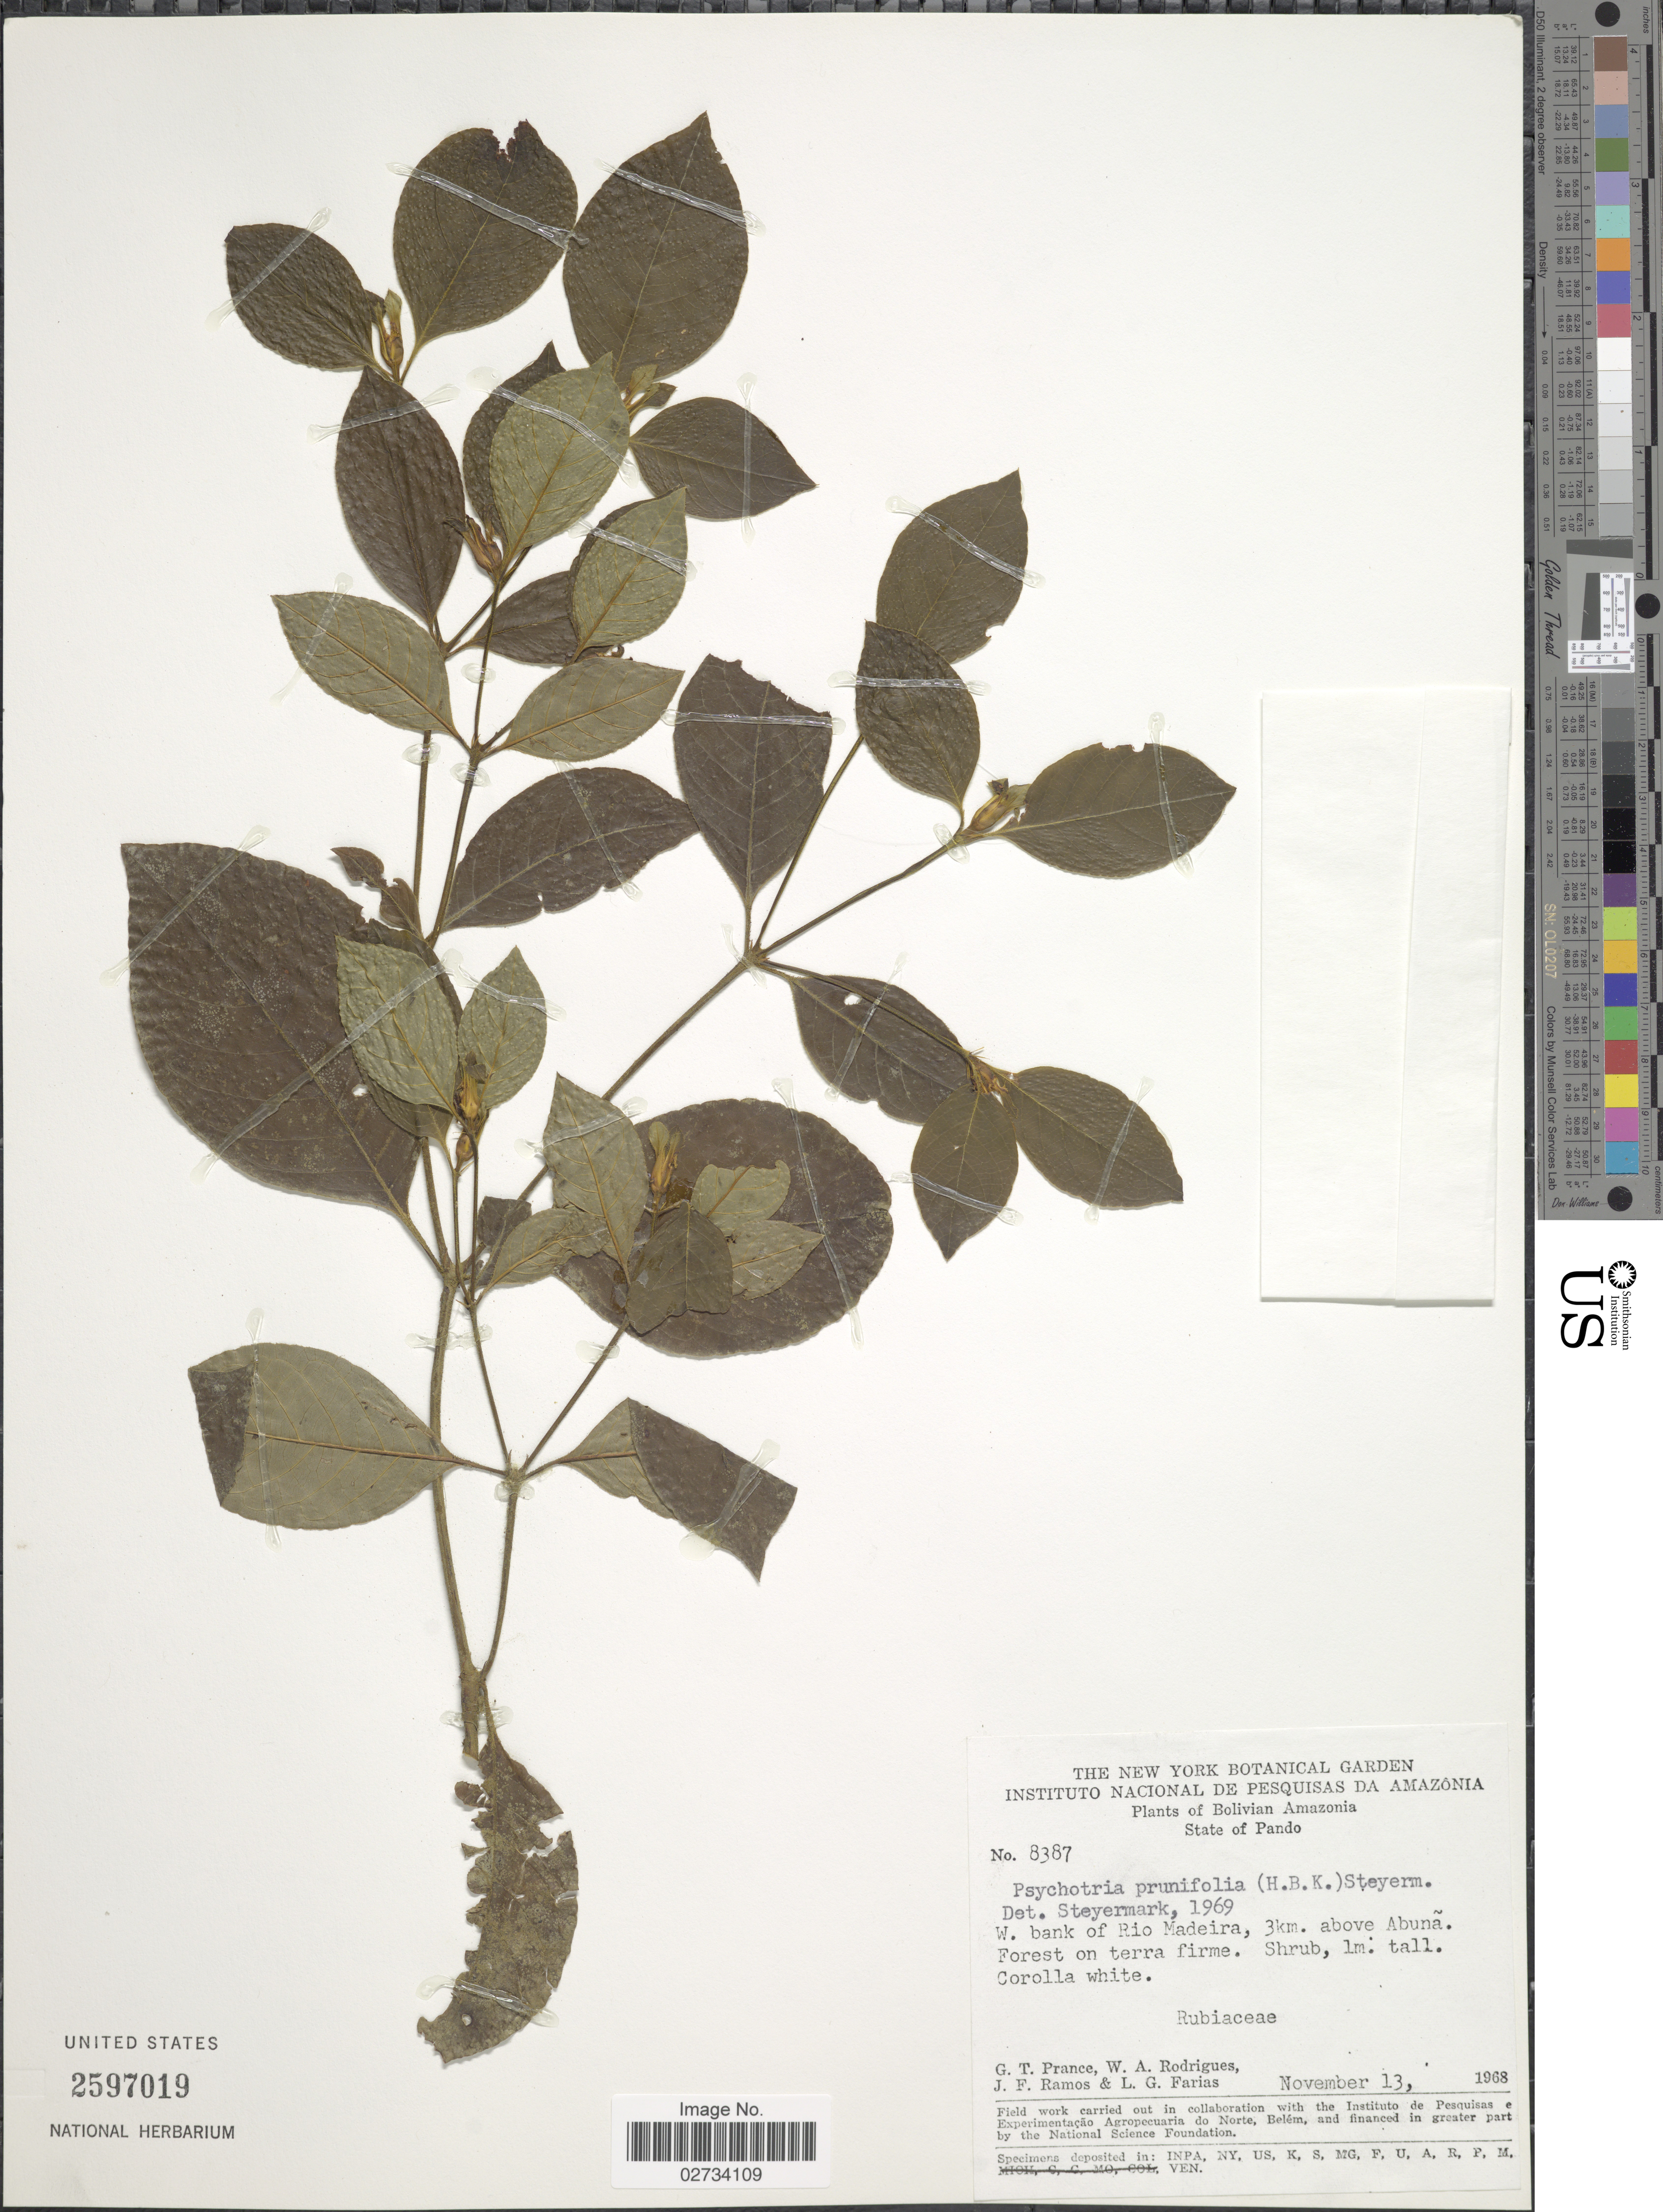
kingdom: Plantae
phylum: Tracheophyta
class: Magnoliopsida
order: Gentianales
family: Rubiaceae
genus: Psychotria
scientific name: Psychotria prunifolia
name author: (Kunth) Steyerm.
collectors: G. T. Prance, W. A. Rodrigues, J. F. Ramos & L. G. Farias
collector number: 8387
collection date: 1968-11-13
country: Bolivia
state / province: Pando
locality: Bolivian Amazonia, w bank of Rio Madeira, 3 km above Abuna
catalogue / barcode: US 2597019